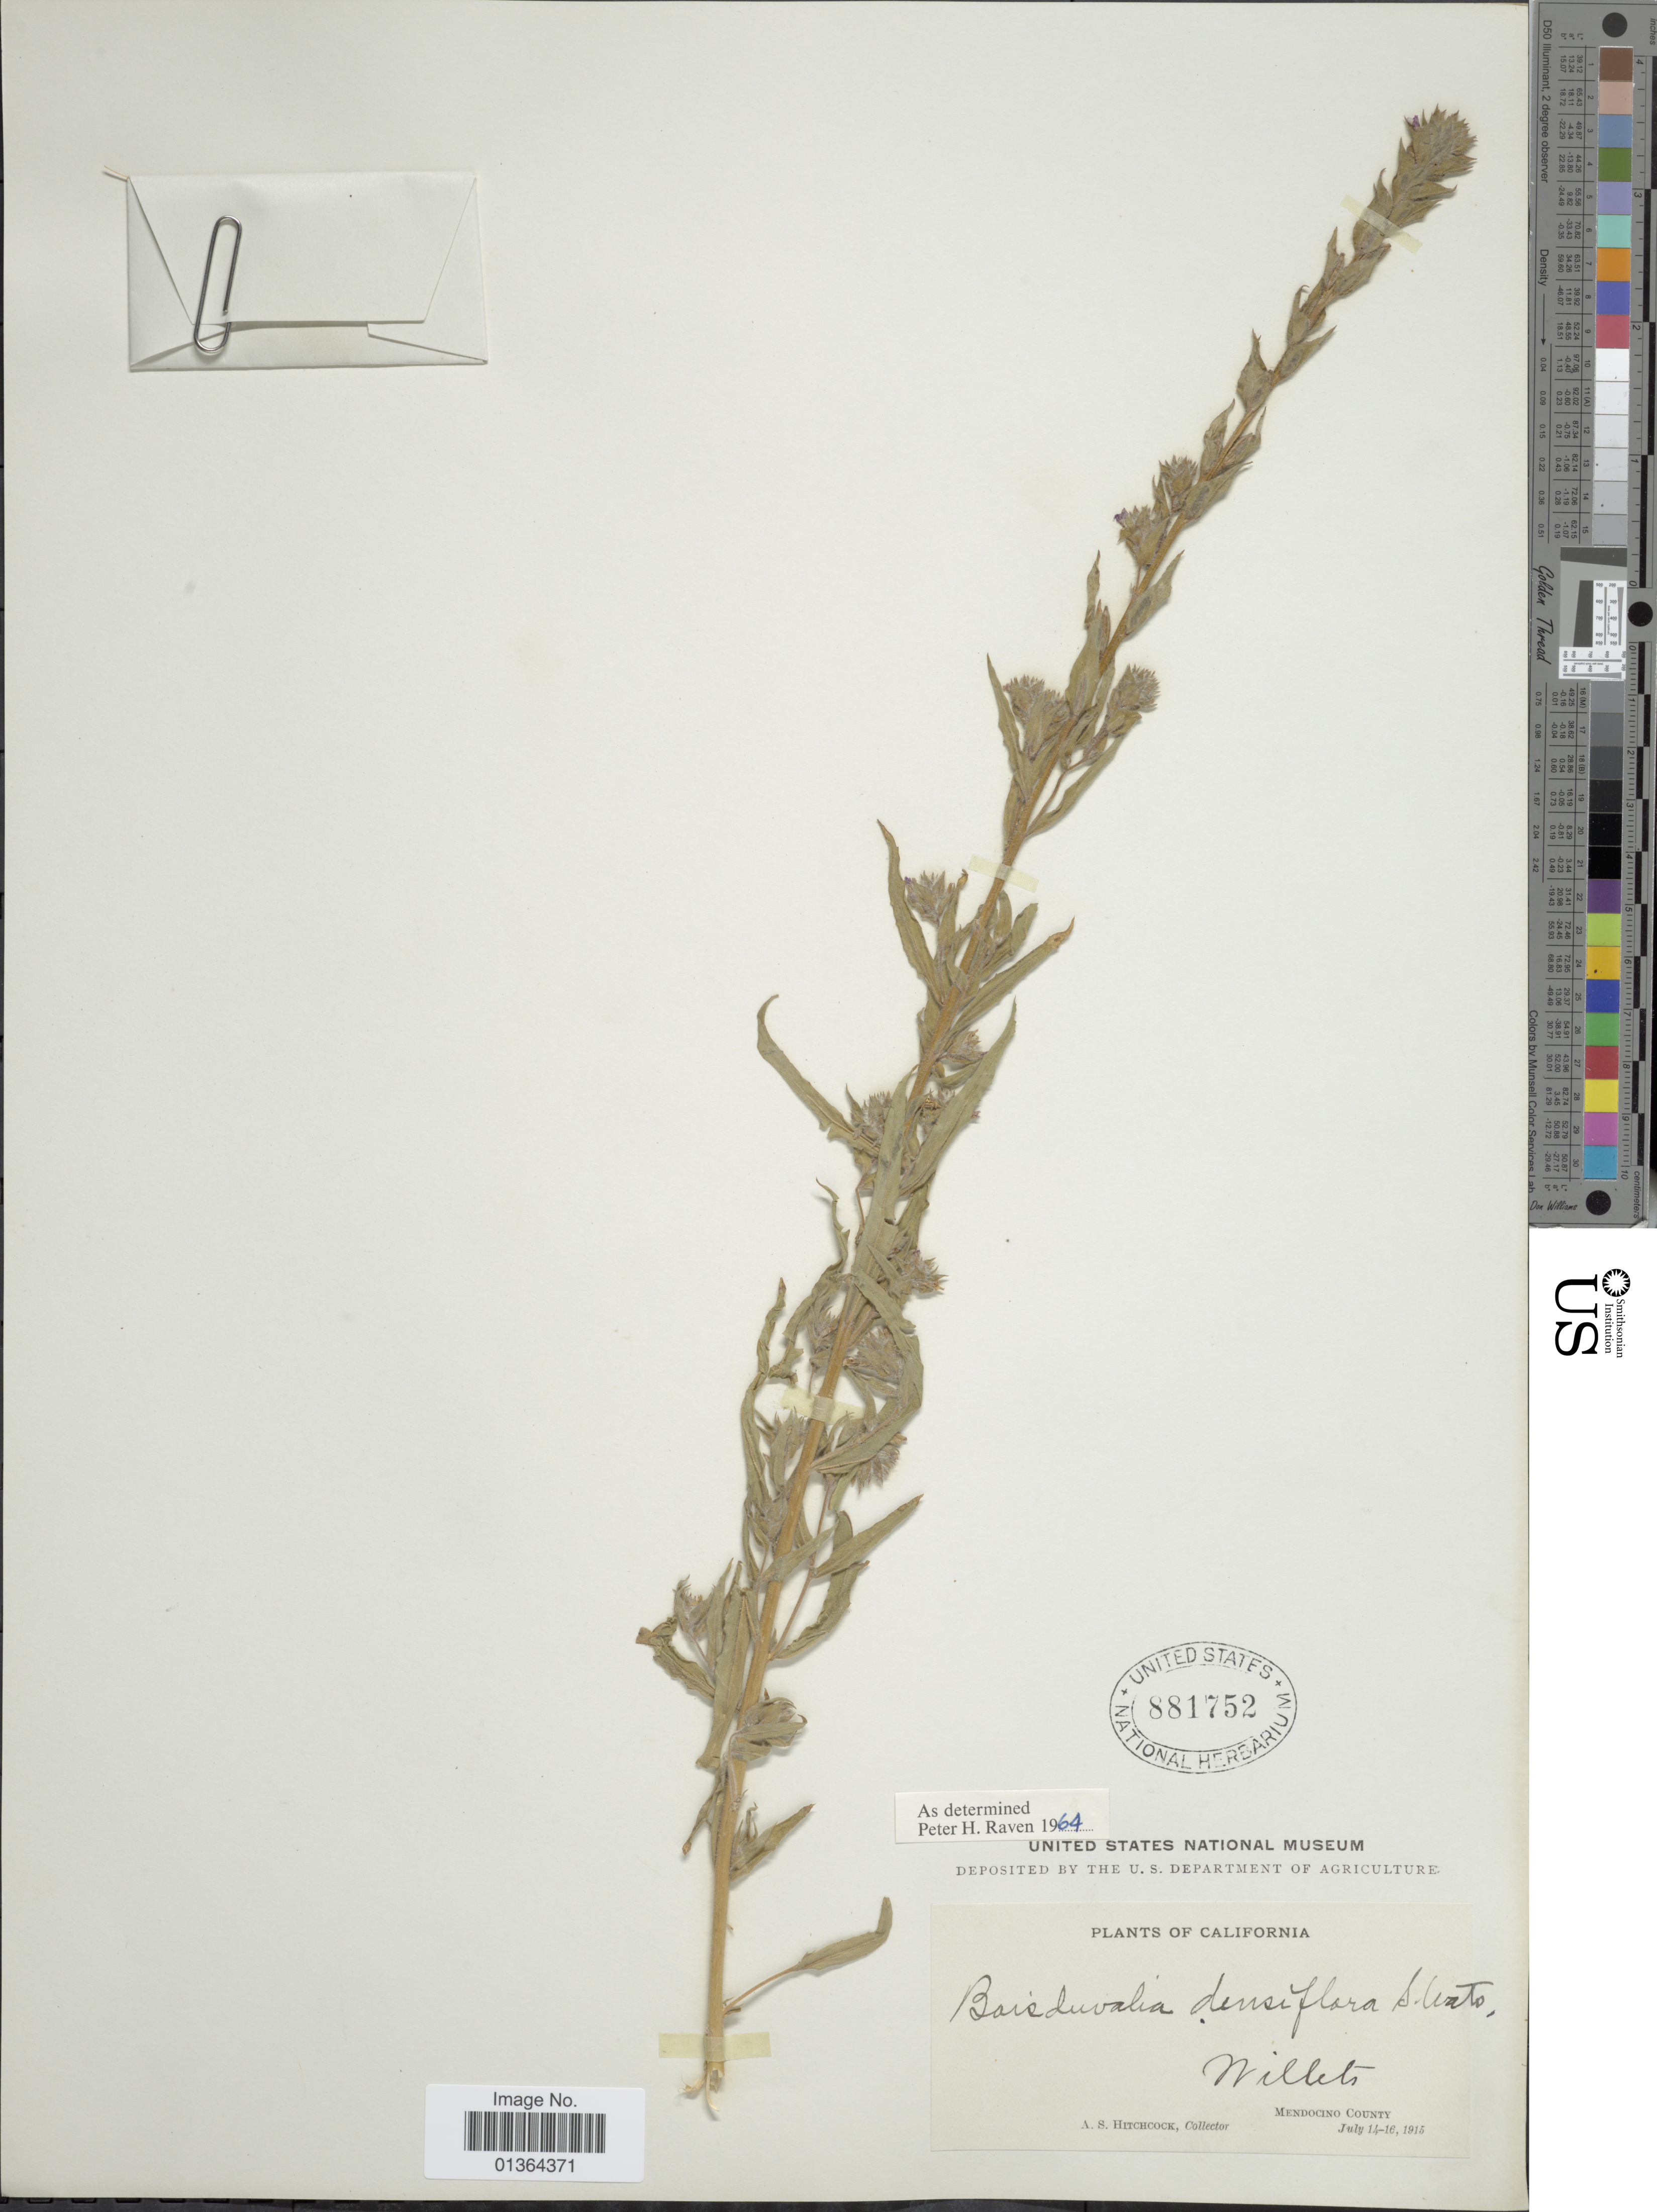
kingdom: Plantae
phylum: Tracheophyta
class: Magnoliopsida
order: Myrtales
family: Onagraceae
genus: Epilobium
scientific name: Epilobium densiflorum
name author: (Lindl.) Hoch & P.H. Raven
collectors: A. S. Hitchcock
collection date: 1915-07-14/1915-07-16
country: United States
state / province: California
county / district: Mendocino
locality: Willets, Mendocino County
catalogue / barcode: US 881752